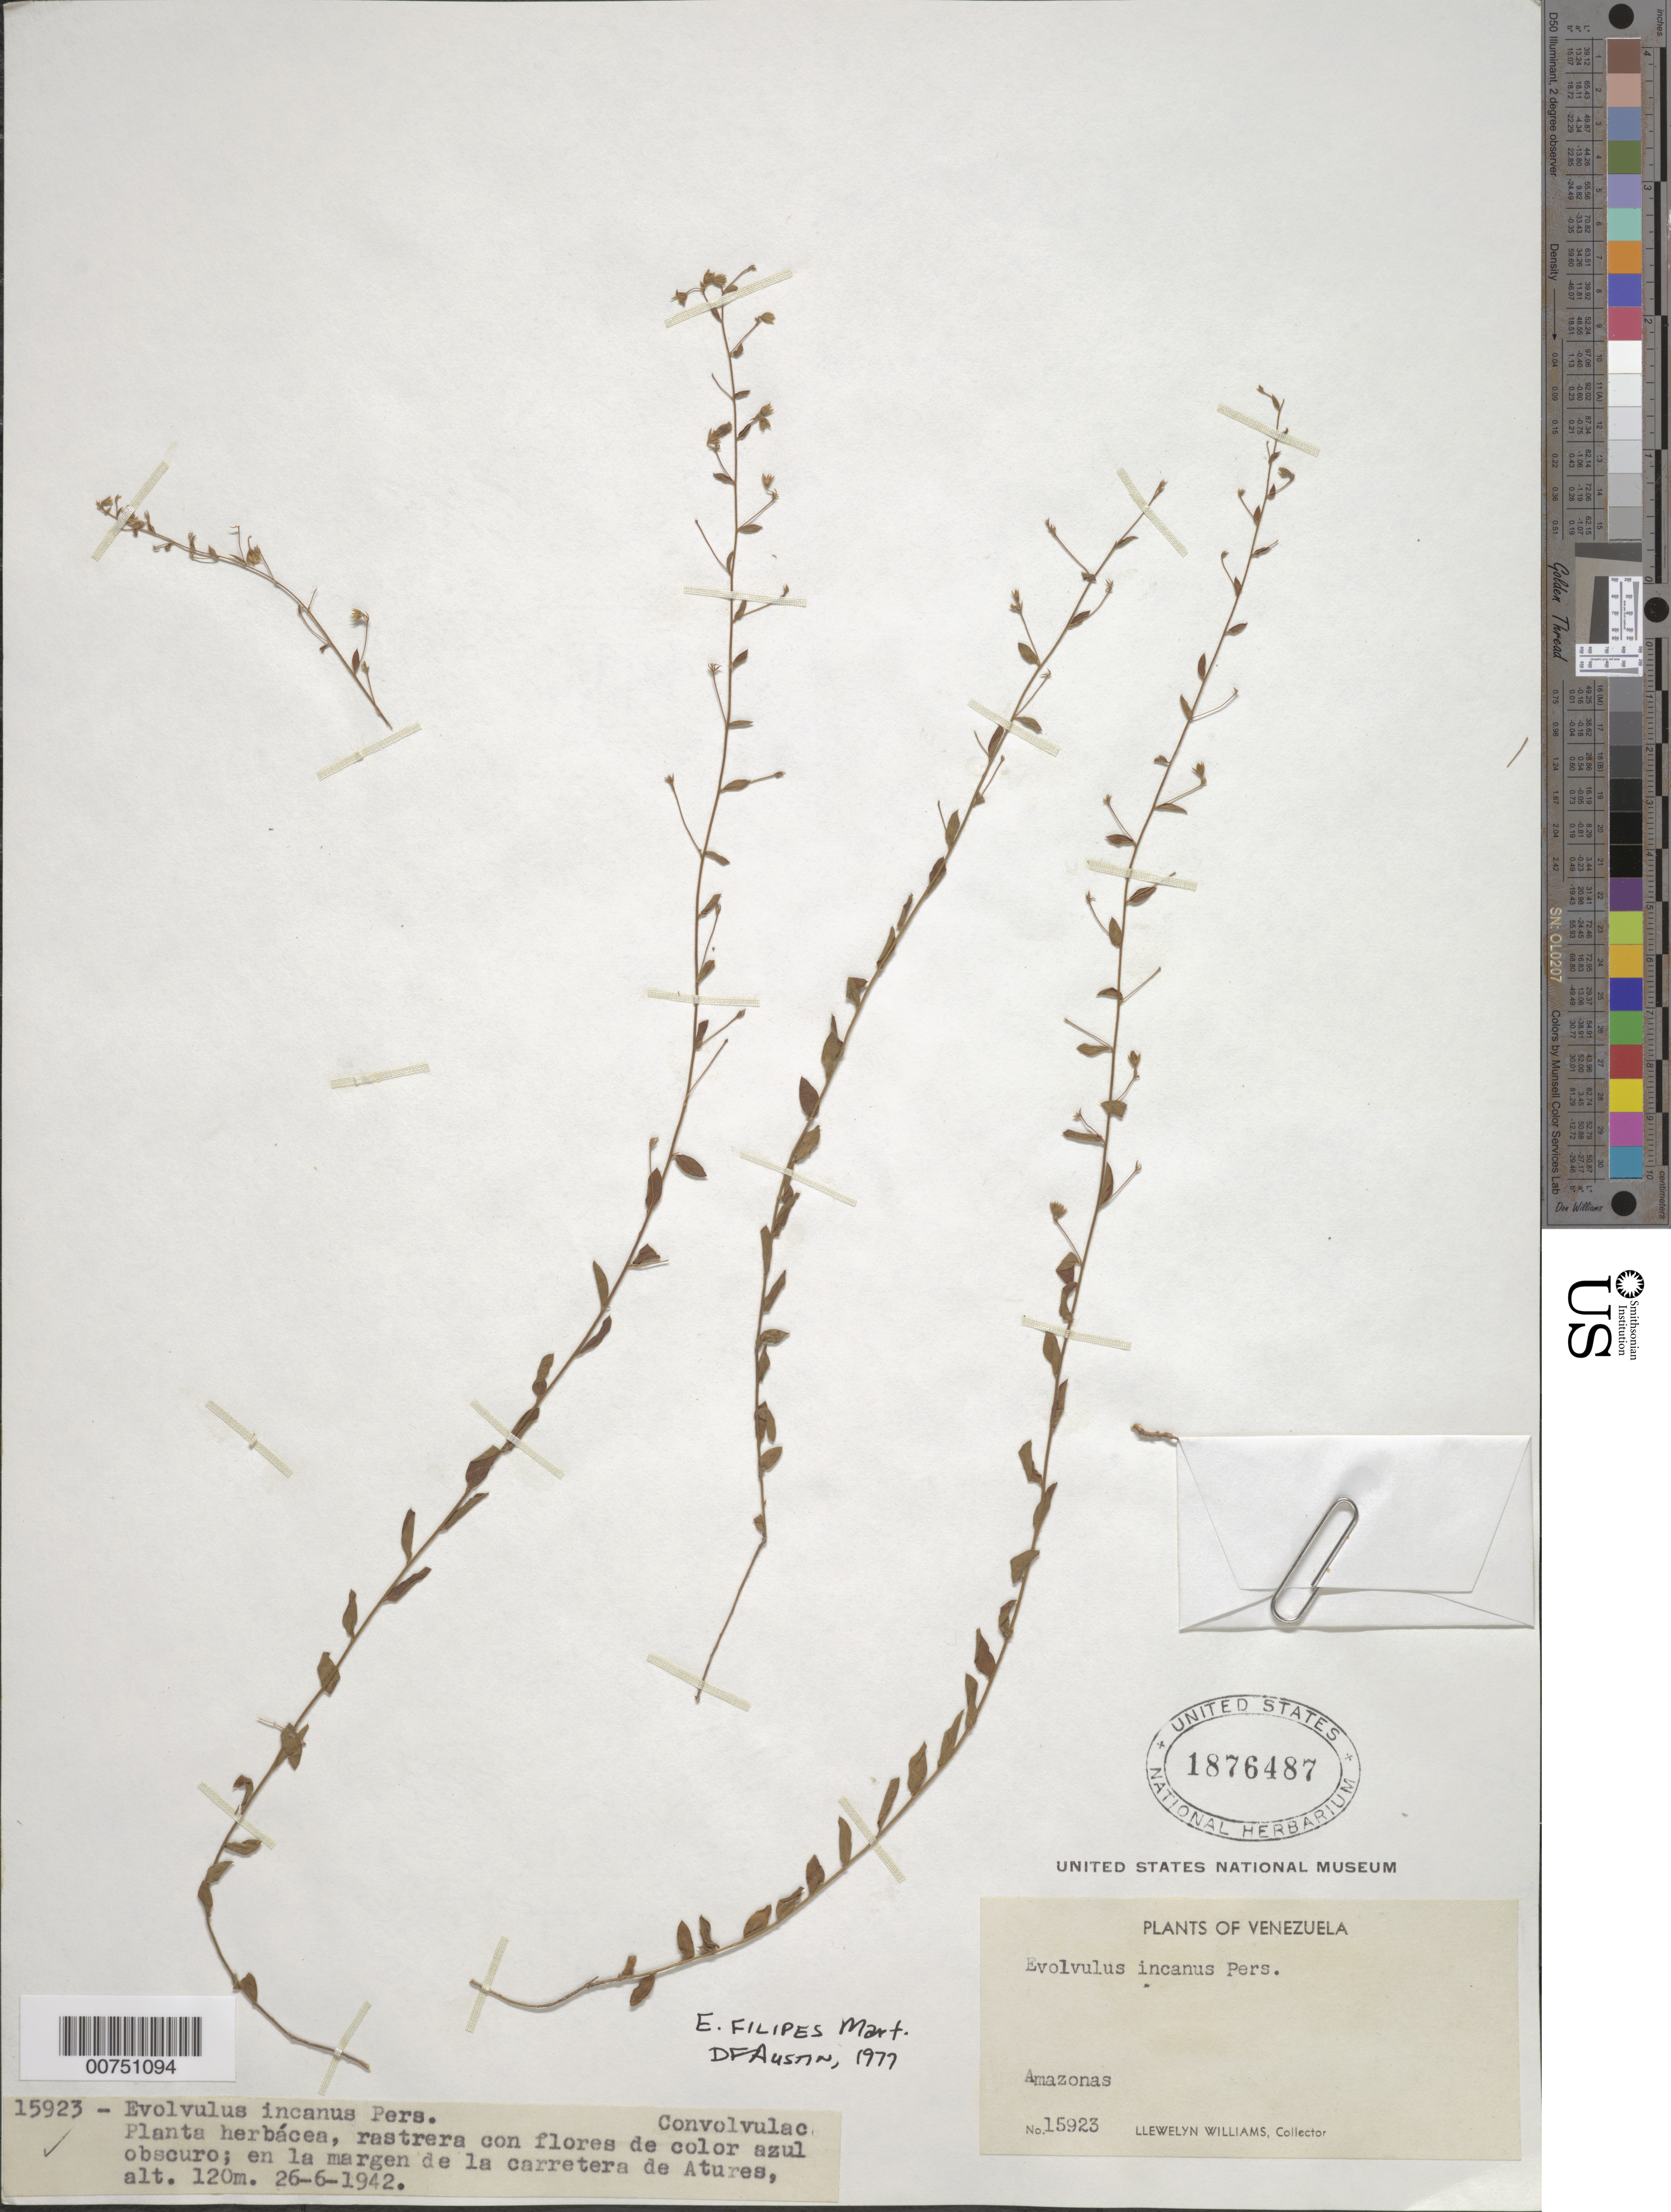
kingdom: Plantae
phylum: Tracheophyta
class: Magnoliopsida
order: Solanales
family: Convolvulaceae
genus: Evolvulus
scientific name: Evolvulus filipes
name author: Mart.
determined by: Austin, D. F.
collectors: Ll. Williams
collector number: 15923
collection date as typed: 26-Jun-42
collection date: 1942-06-26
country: Venezuela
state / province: Amazonas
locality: Atures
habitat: Margen de la carretera de Atures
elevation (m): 120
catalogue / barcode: US 1876487